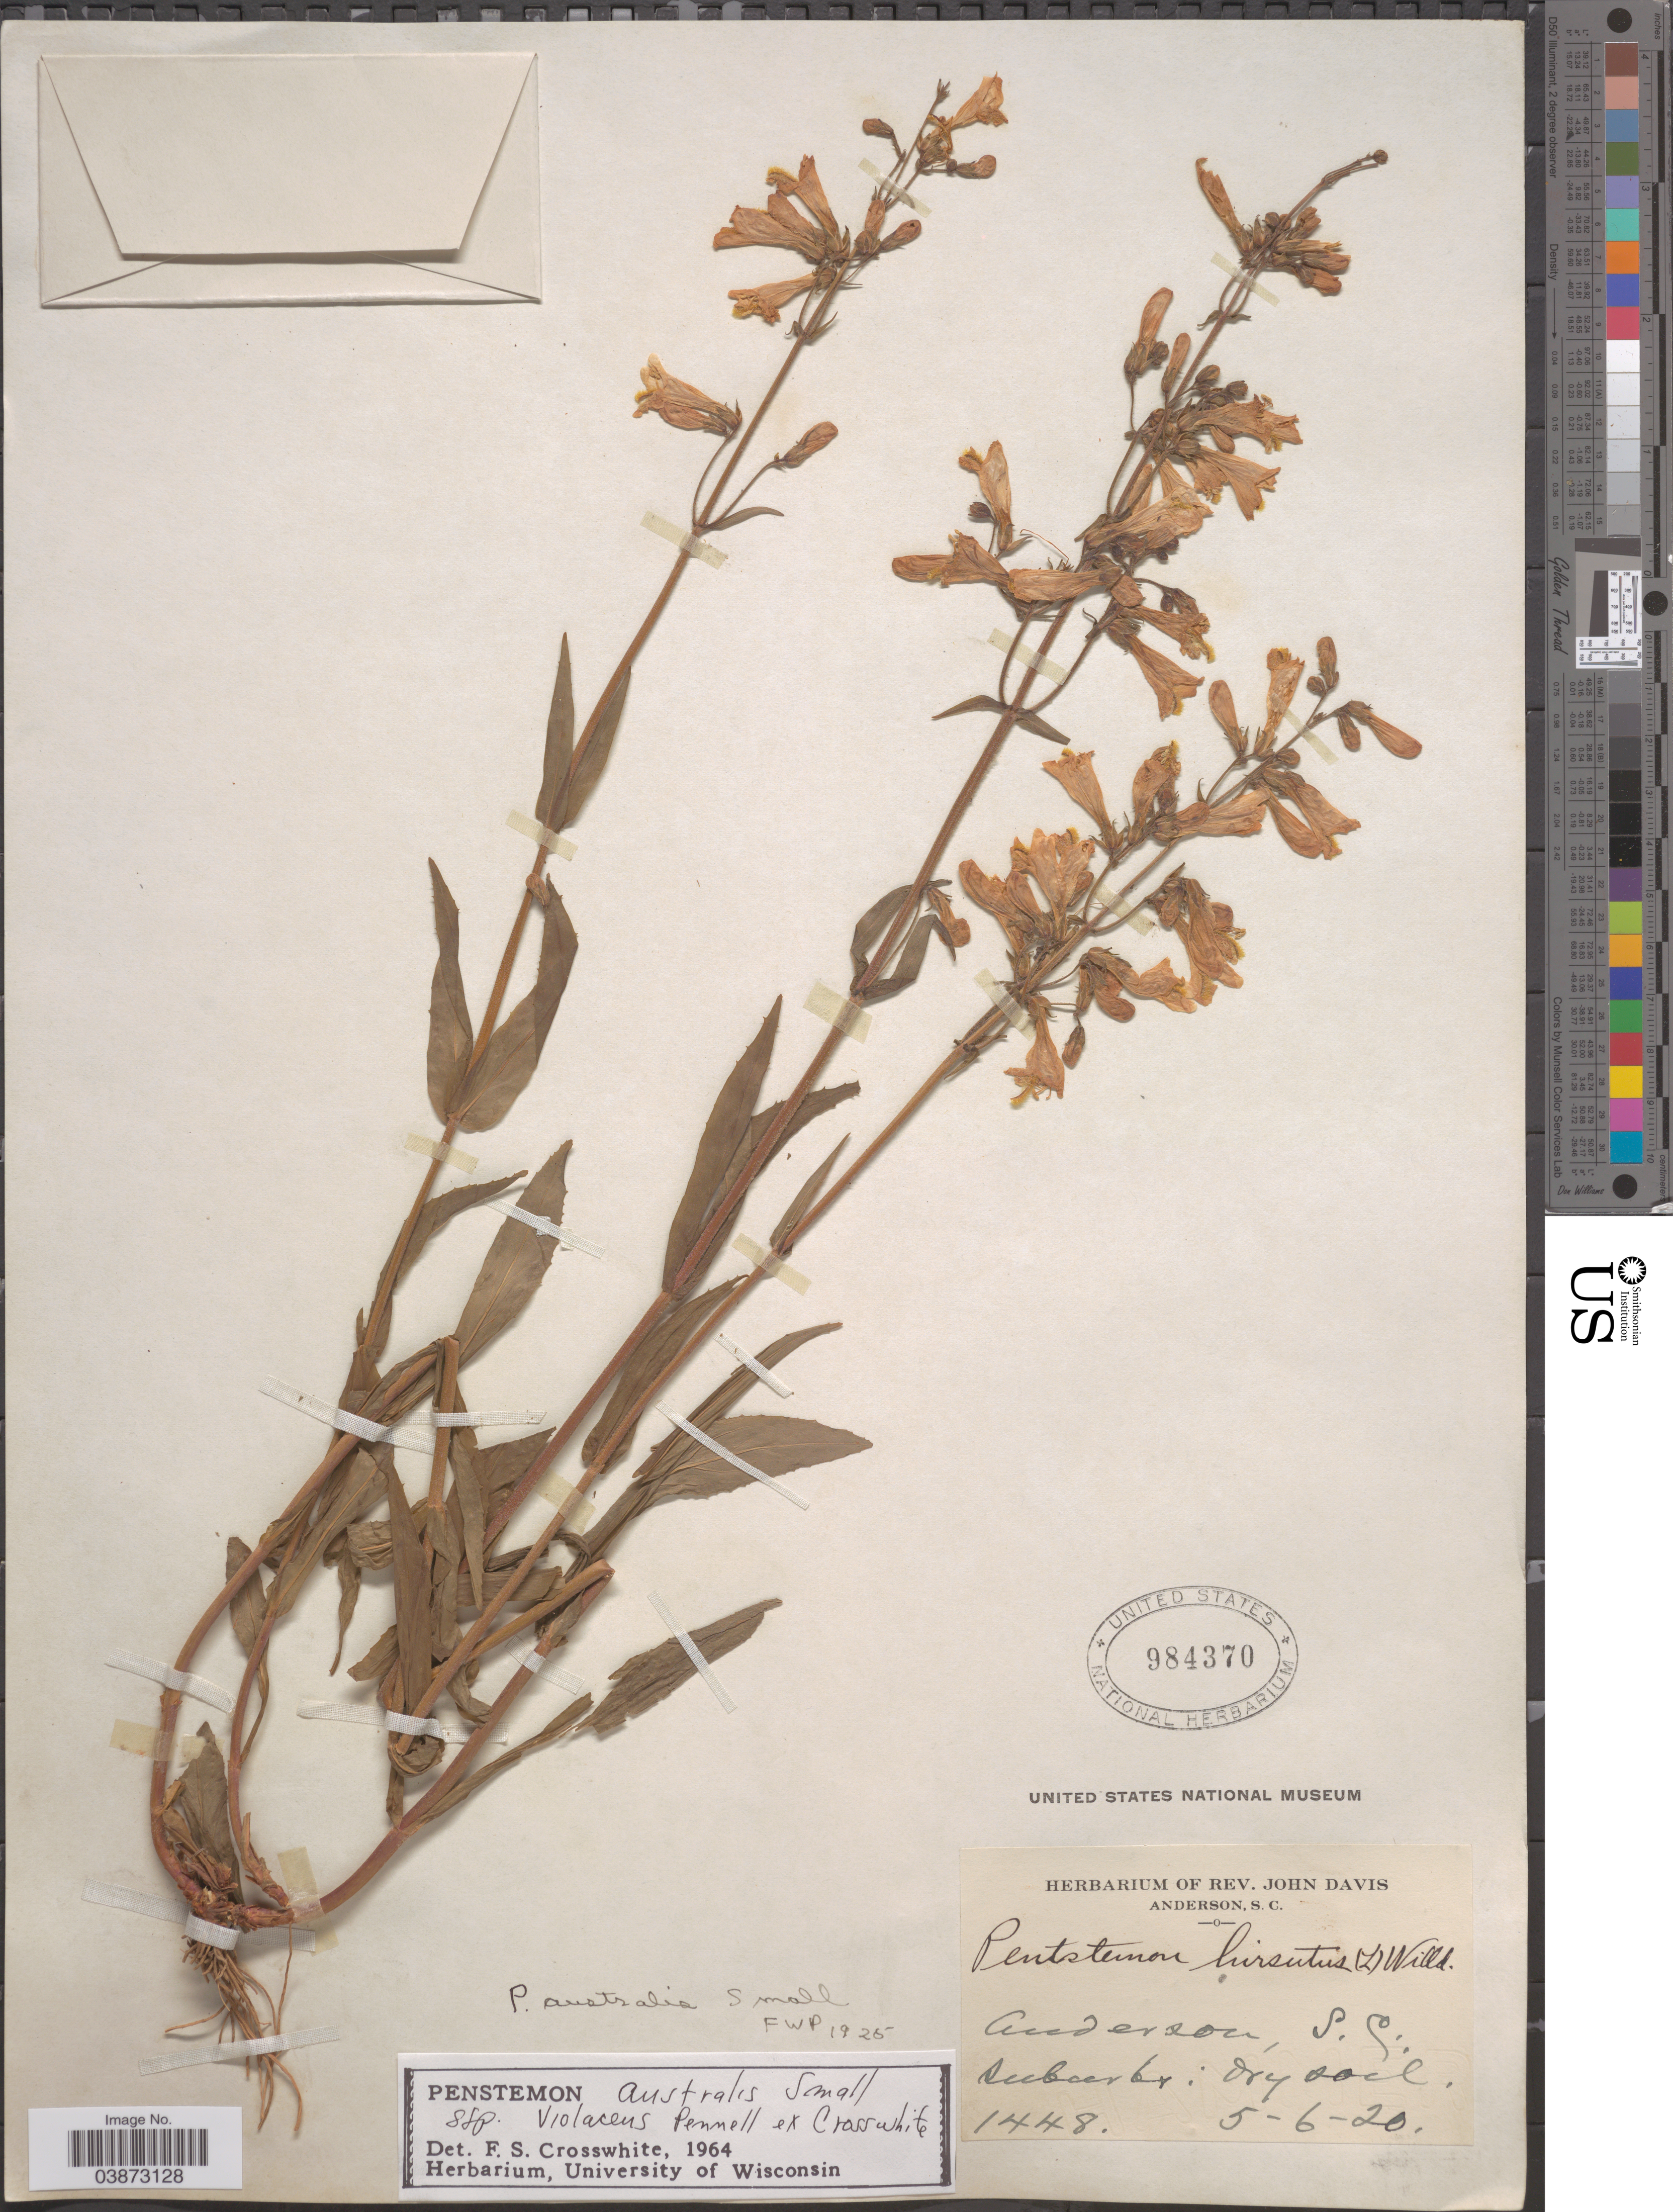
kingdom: Plantae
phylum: Tracheophyta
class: Magnoliopsida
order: Lamiales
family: Plantaginaceae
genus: Penstemon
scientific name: Penstemon australis subsp. violaceus Pennell ex Crosswh. susp. nov. ined.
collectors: ex herb. Rev. John Davis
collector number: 1448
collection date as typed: Transcribed d/m/y: 6/5/20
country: United States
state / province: South Carolina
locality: Anderson, S.C.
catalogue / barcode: US 984370